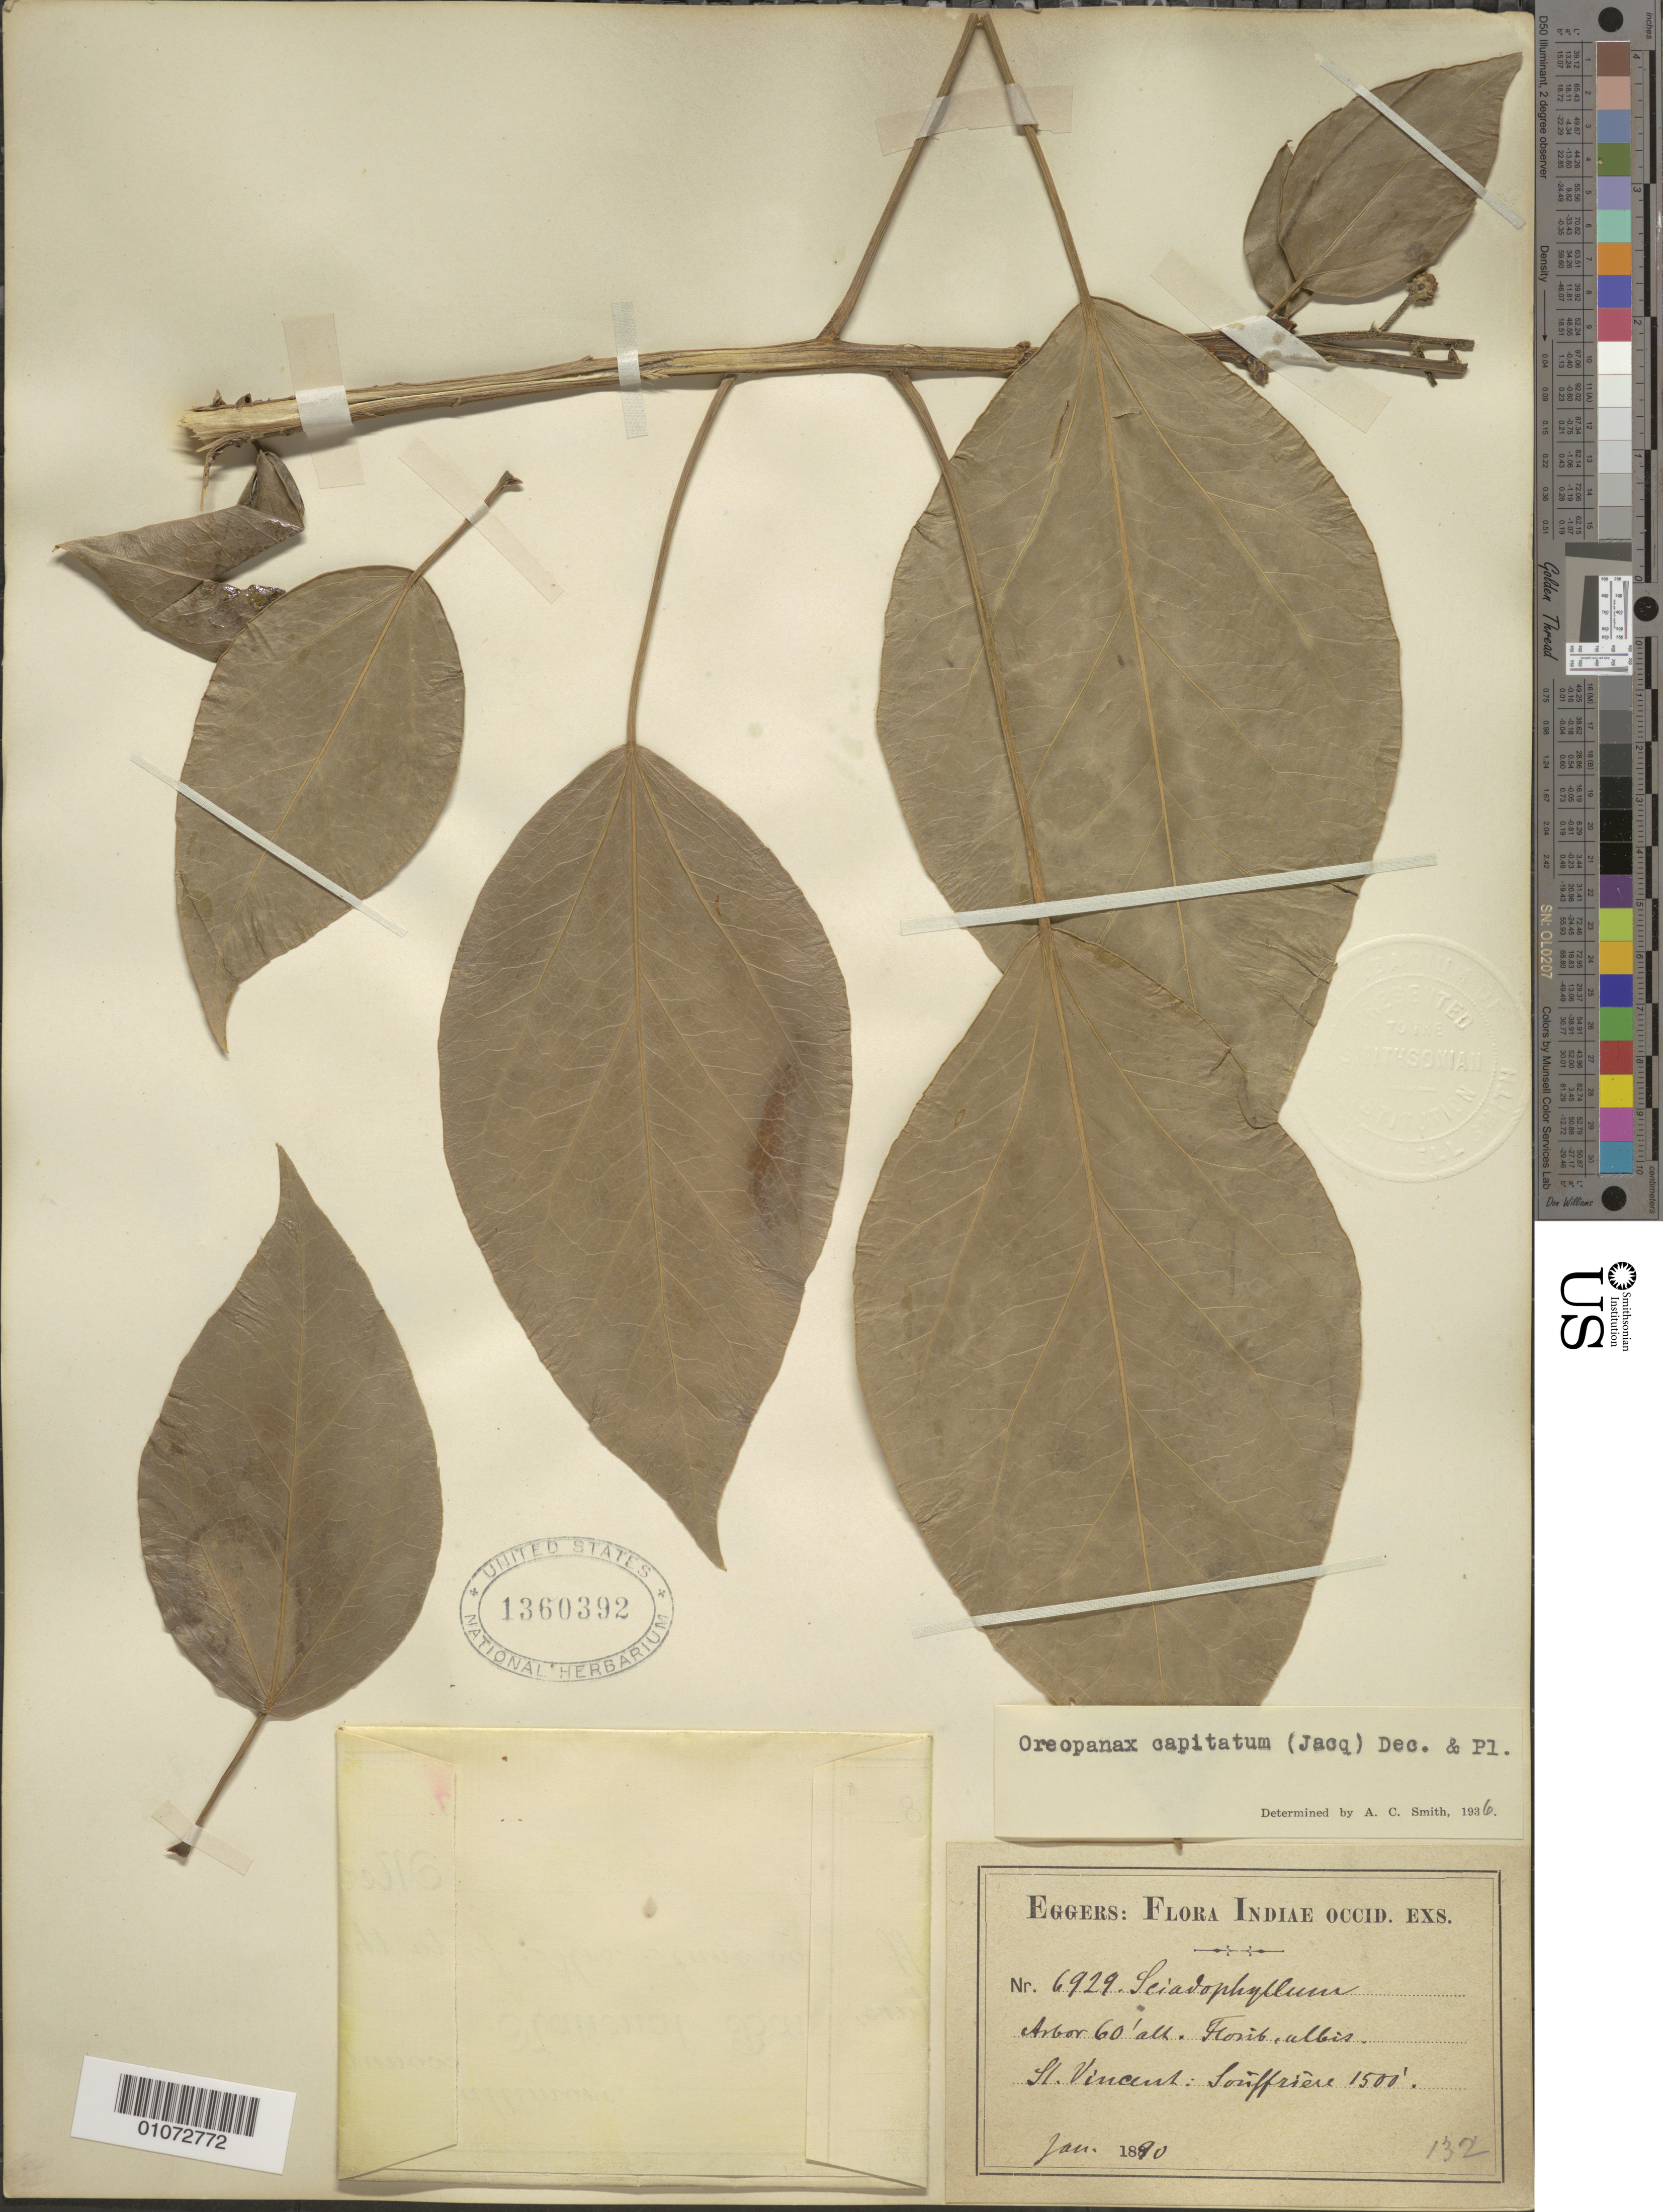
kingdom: Plantae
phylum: Tracheophyta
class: Magnoliopsida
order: Apiales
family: Araliaceae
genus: Oreopanax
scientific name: Oreopanax capitatus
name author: (Jacq.) Decne. & Planch.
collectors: H. F. A. von Eggers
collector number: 6929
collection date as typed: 01 Jan 1890 to 31 Jan 1890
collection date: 1890-01-01/1890-01-31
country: St. Vincent - Grenadines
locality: Souffriere.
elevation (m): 457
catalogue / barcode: US 1360392